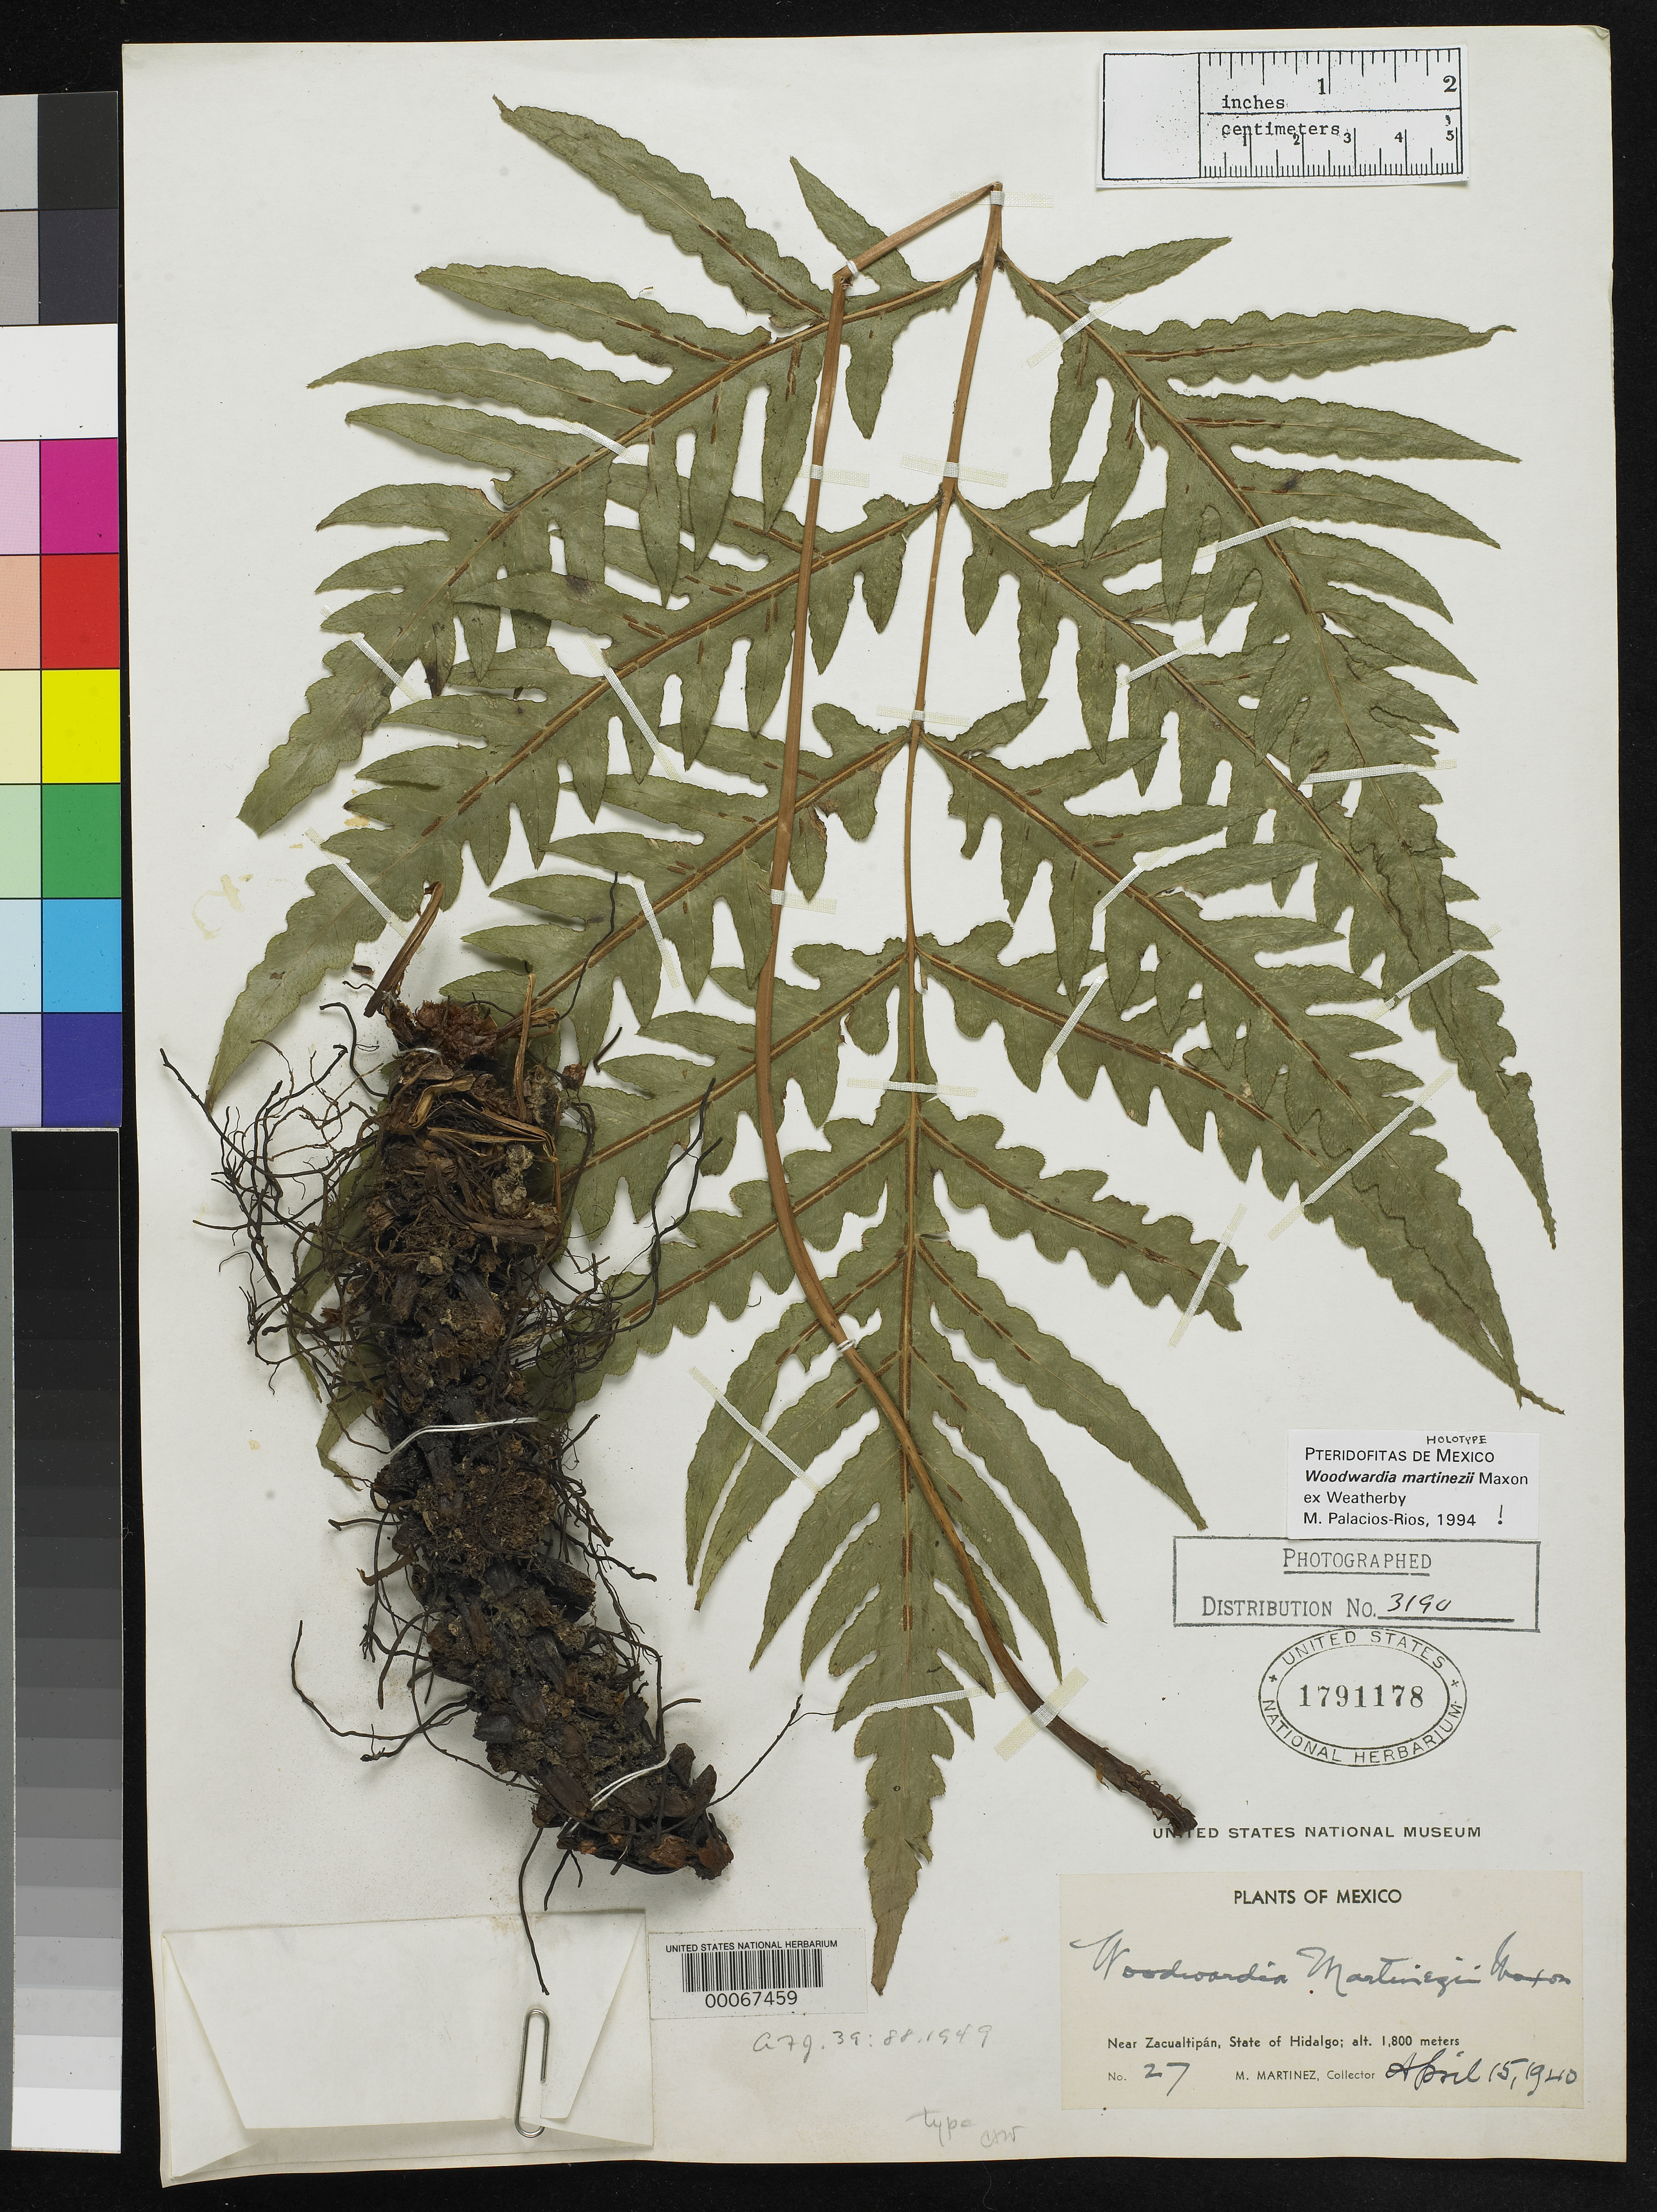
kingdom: Plantae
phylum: Tracheophyta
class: Polypodiopsida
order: Polypodiales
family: Blechnaceae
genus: Woodwardia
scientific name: Woodwardia martinezii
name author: Maxon ex Weath.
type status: Holotype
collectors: M. Martínez M.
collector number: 27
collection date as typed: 15 Apr 1940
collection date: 1940-04-15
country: Mexico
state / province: Hidalgo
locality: Near Zacualtipan.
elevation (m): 1800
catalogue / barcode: US 1791178